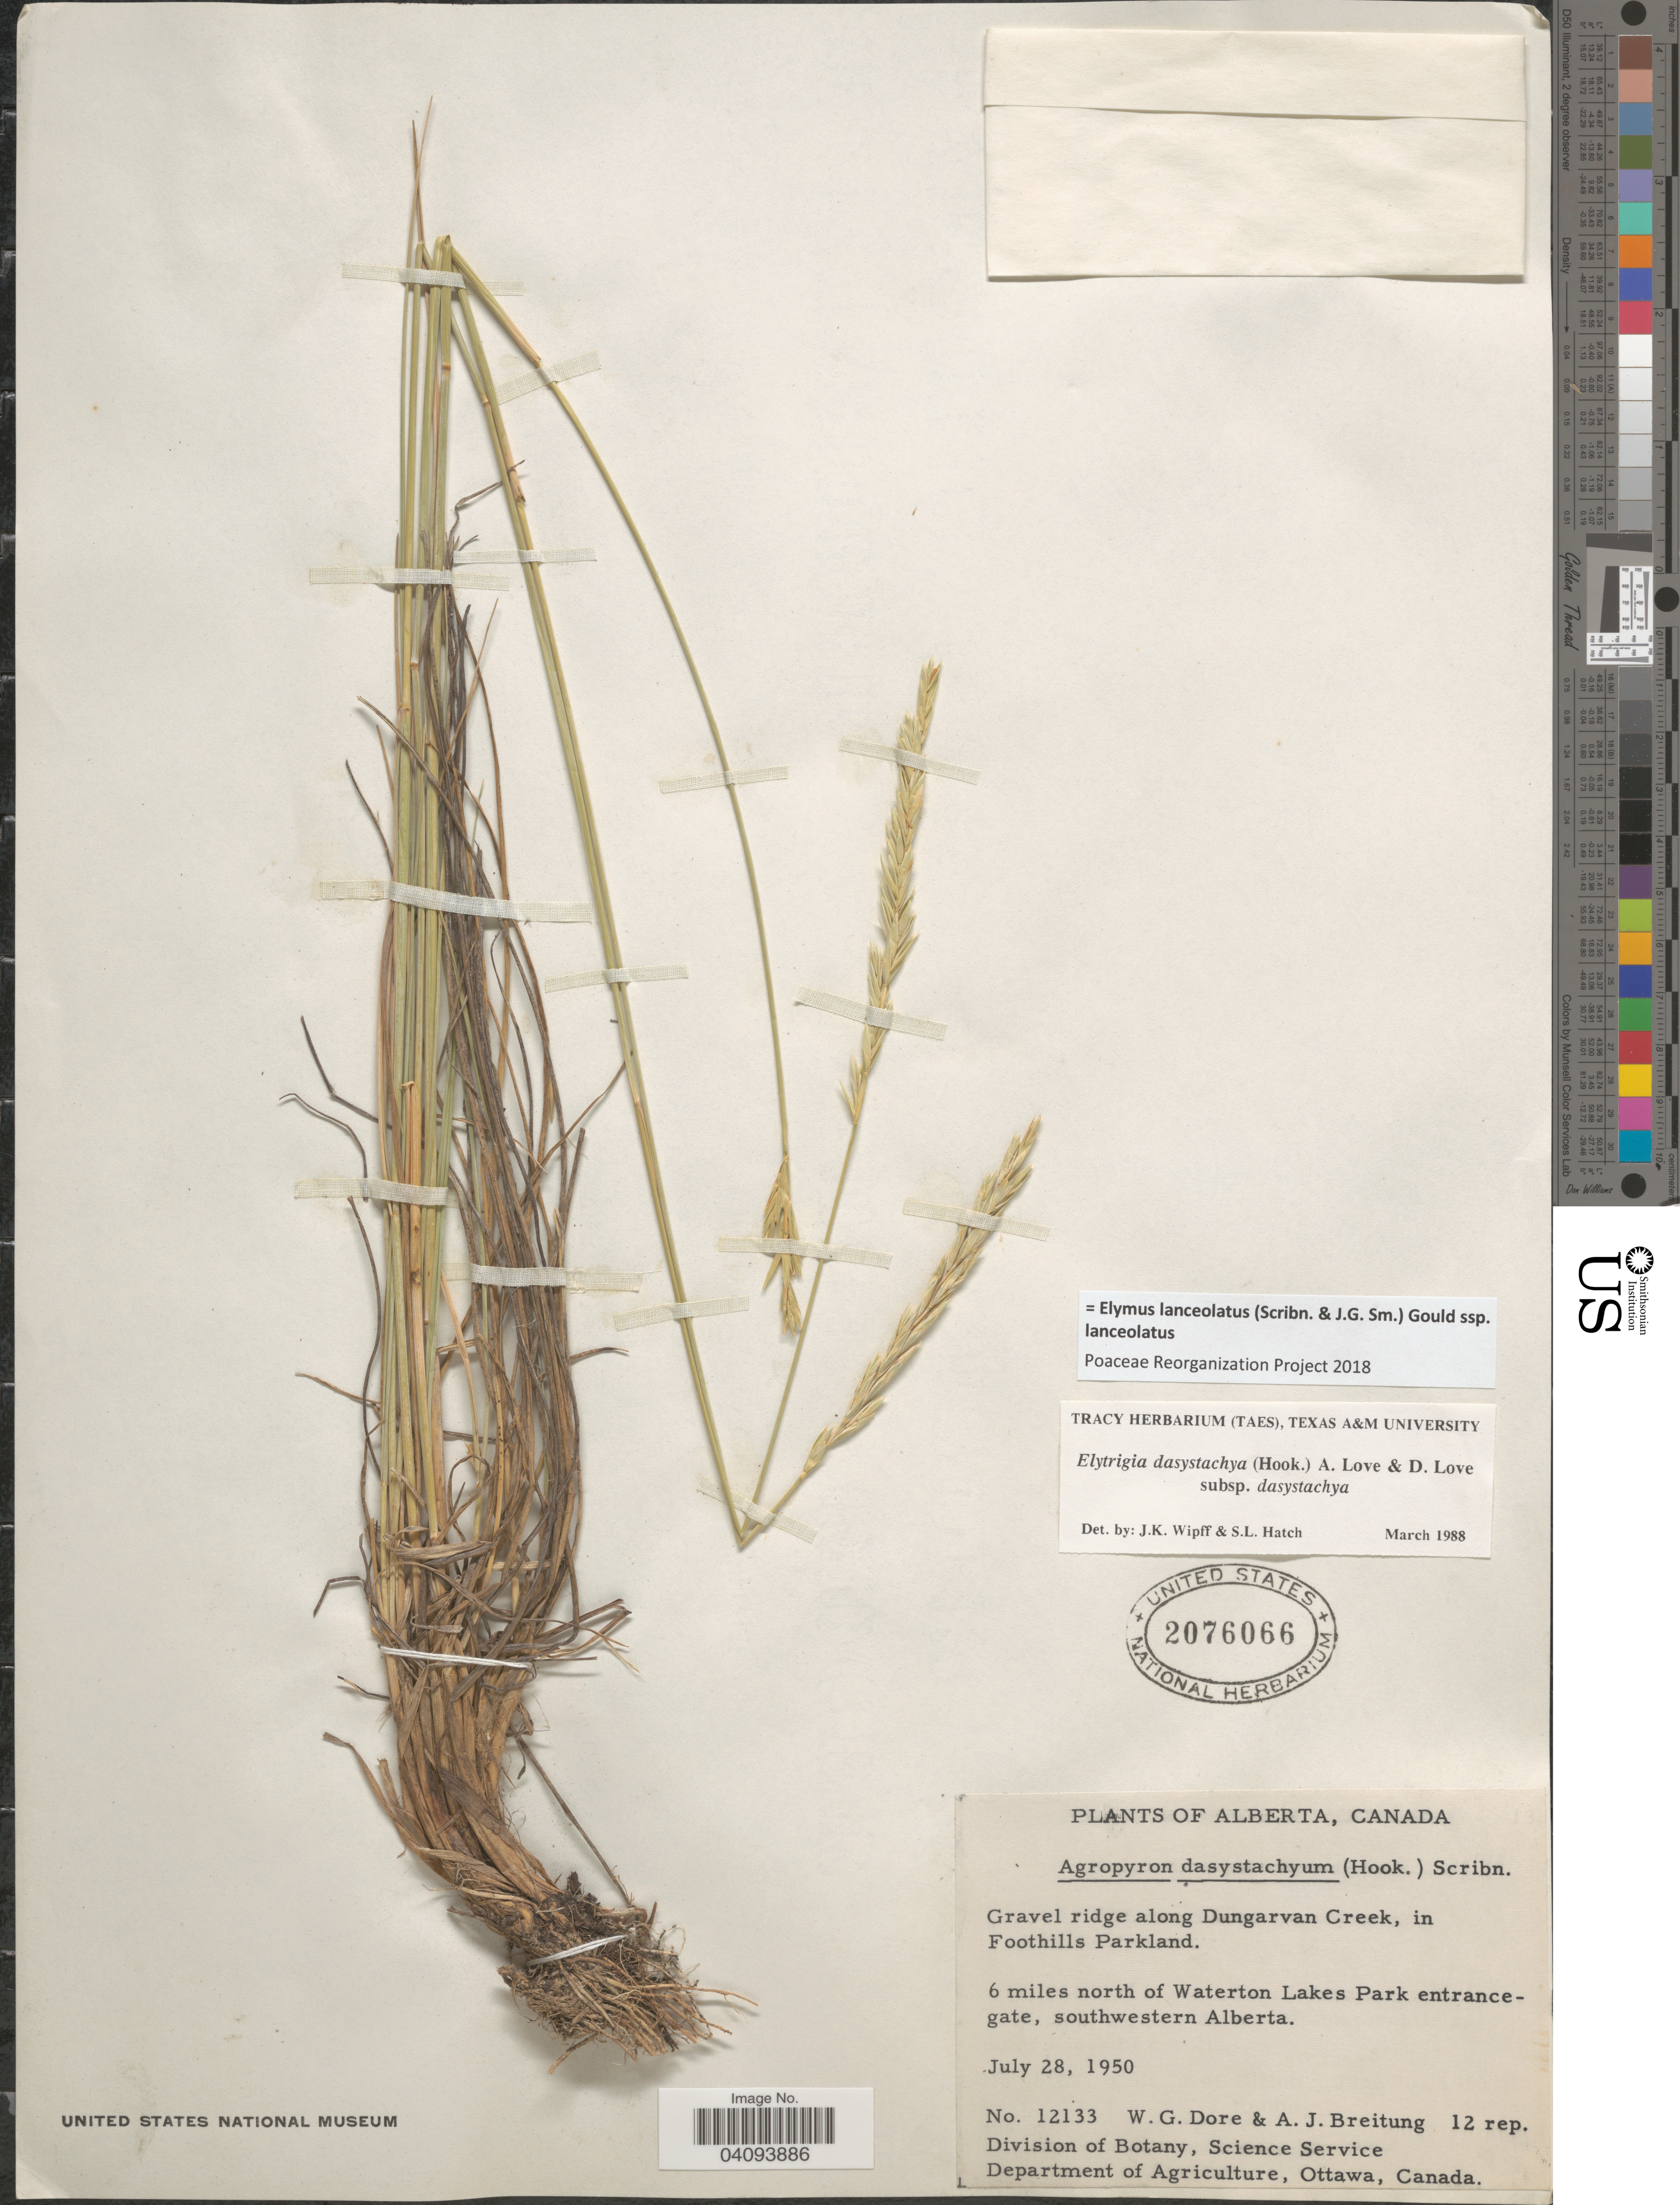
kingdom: Plantae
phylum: Tracheophyta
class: Liliopsida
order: Poales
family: Poaceae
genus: Elymus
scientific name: Elymus lanceolatus subsp. lanceolatus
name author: (Scribn. & J.G. Sm.) Gould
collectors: W. Dore & A. Breitung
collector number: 12133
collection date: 1950-07-28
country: Canada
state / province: Alberta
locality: Gravel ridge along Dungarvan Creek, in Foothills Parkland. 6 miles north of Waterton Lakes Park entrancegate, southwestern Alberta.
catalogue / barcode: US 2076066